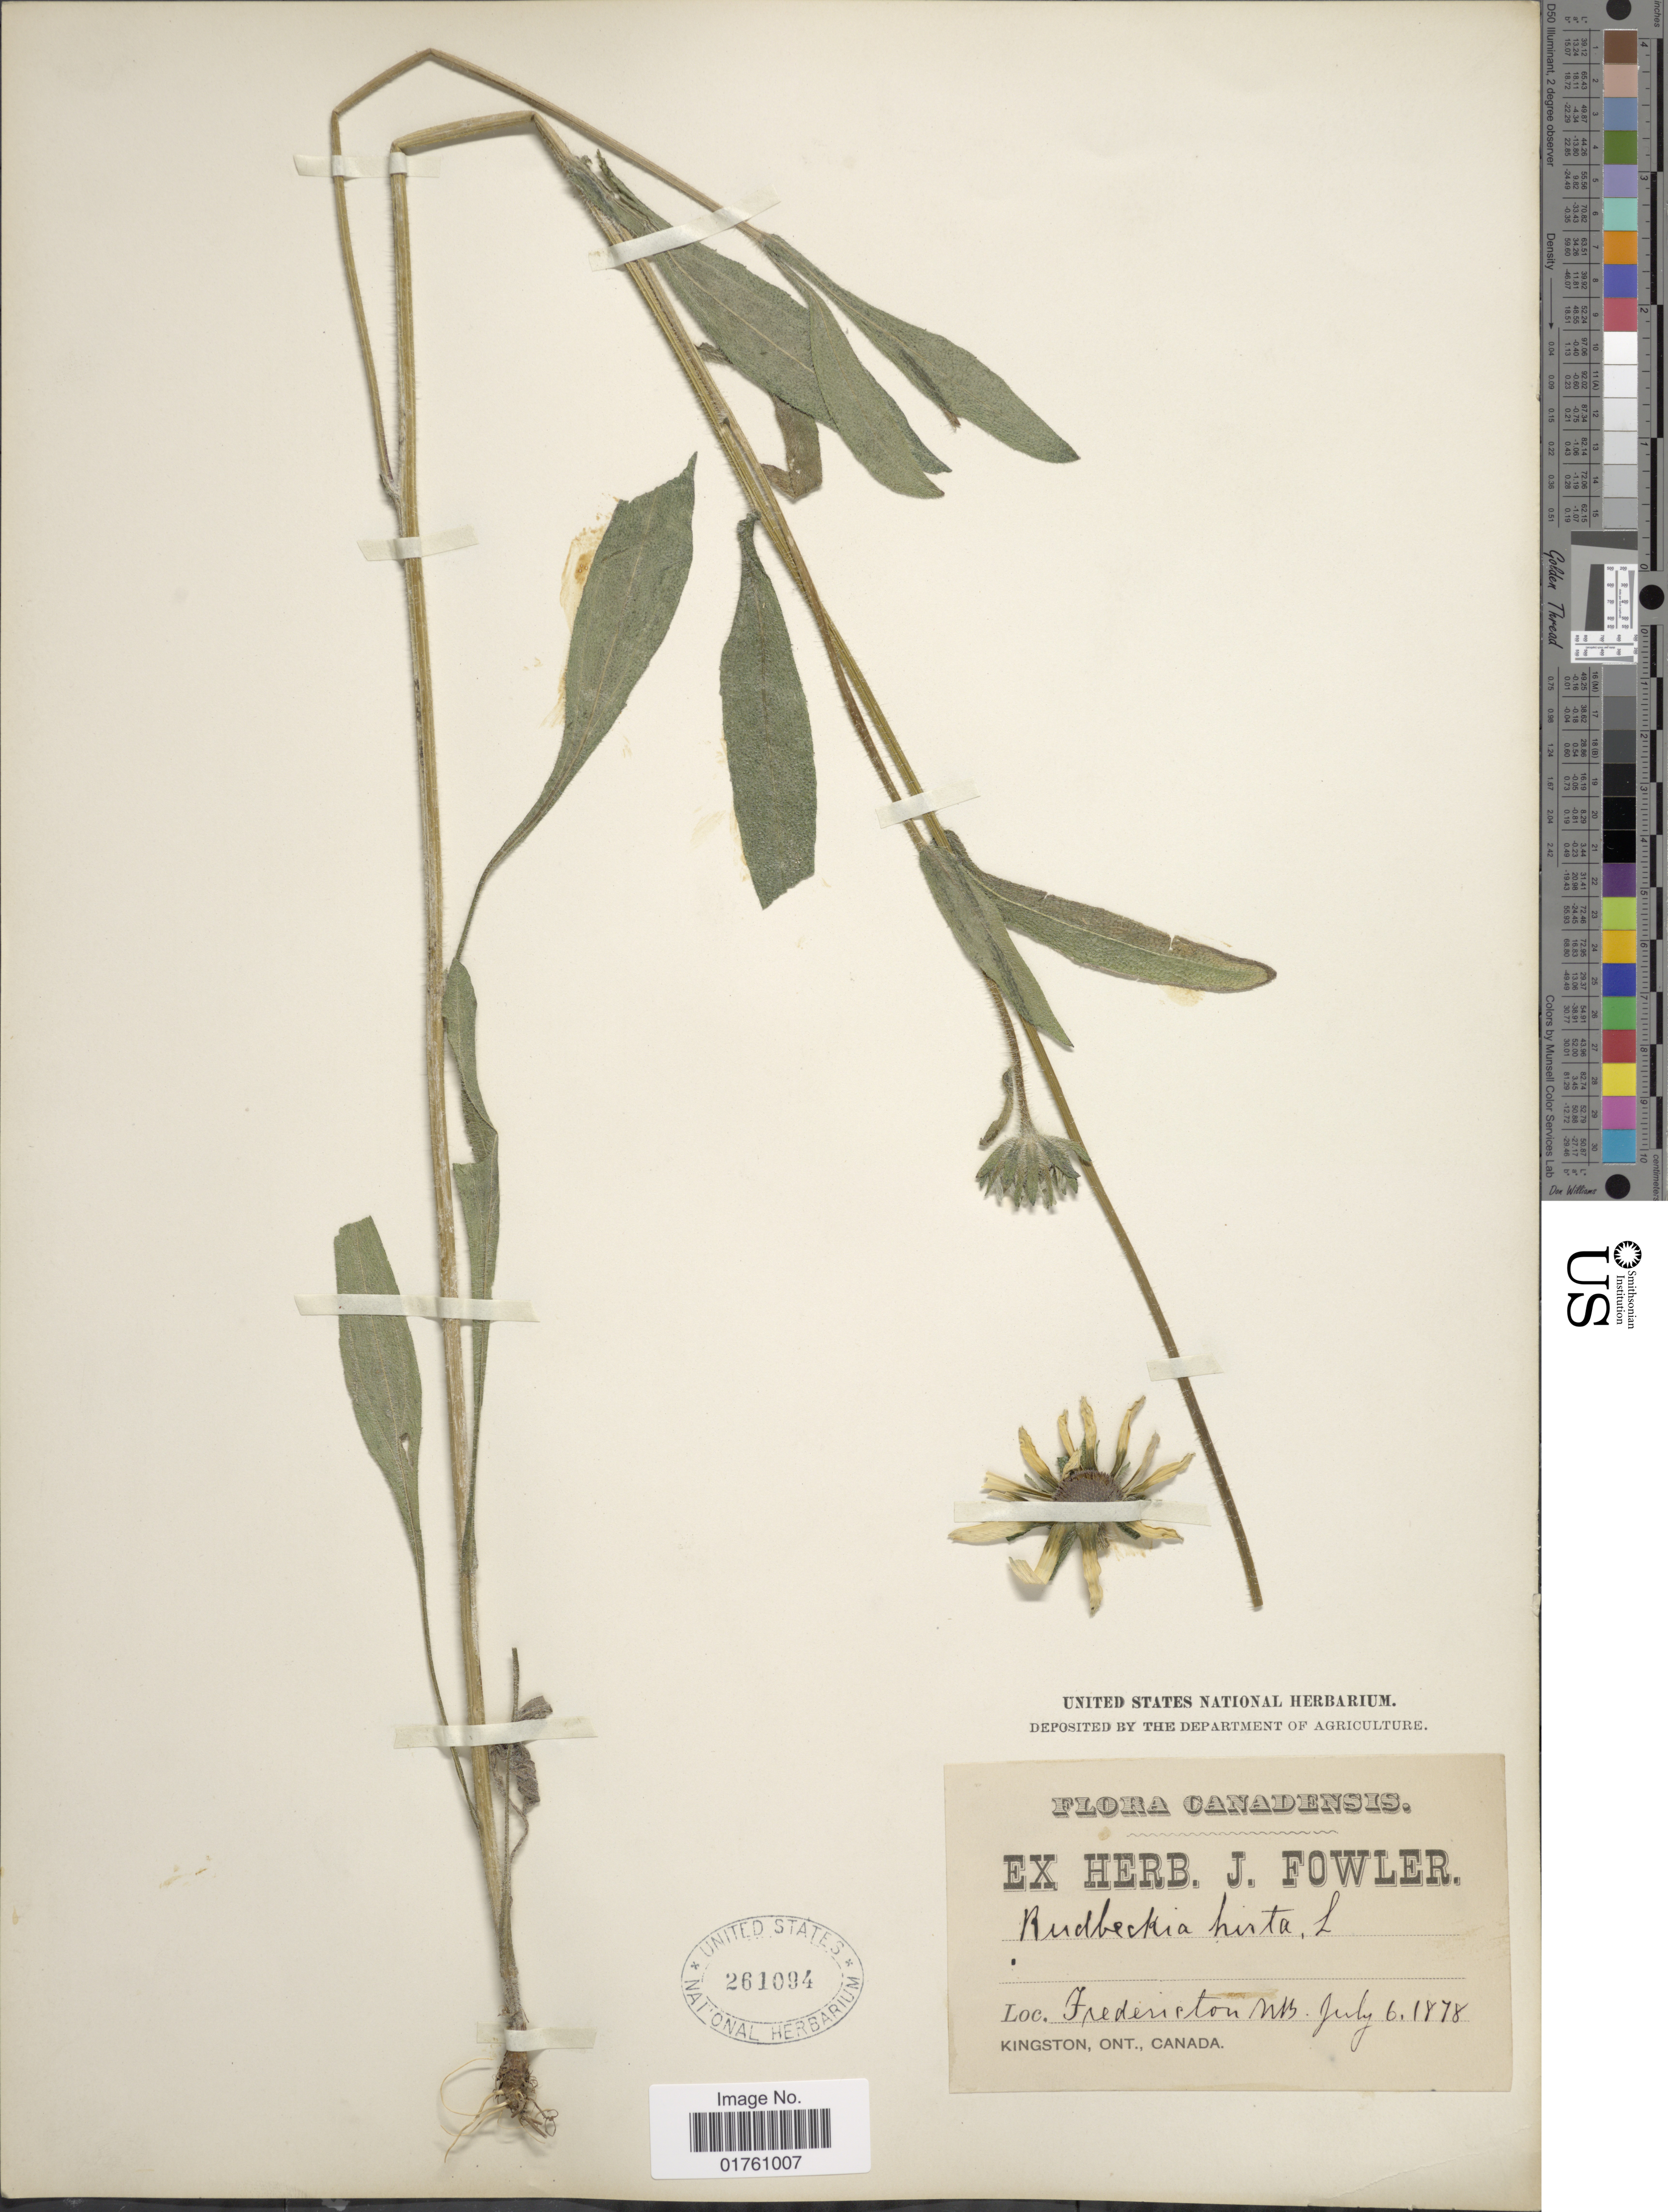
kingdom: Plantae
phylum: Tracheophyta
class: Magnoliopsida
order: Asterales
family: Asteraceae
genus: Rudbeckia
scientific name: Rudbeckia hirta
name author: L.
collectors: ex herb. J. Fowler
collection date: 1878-07-06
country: Canada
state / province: New Brunswick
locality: Fredericton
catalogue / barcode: US 261094